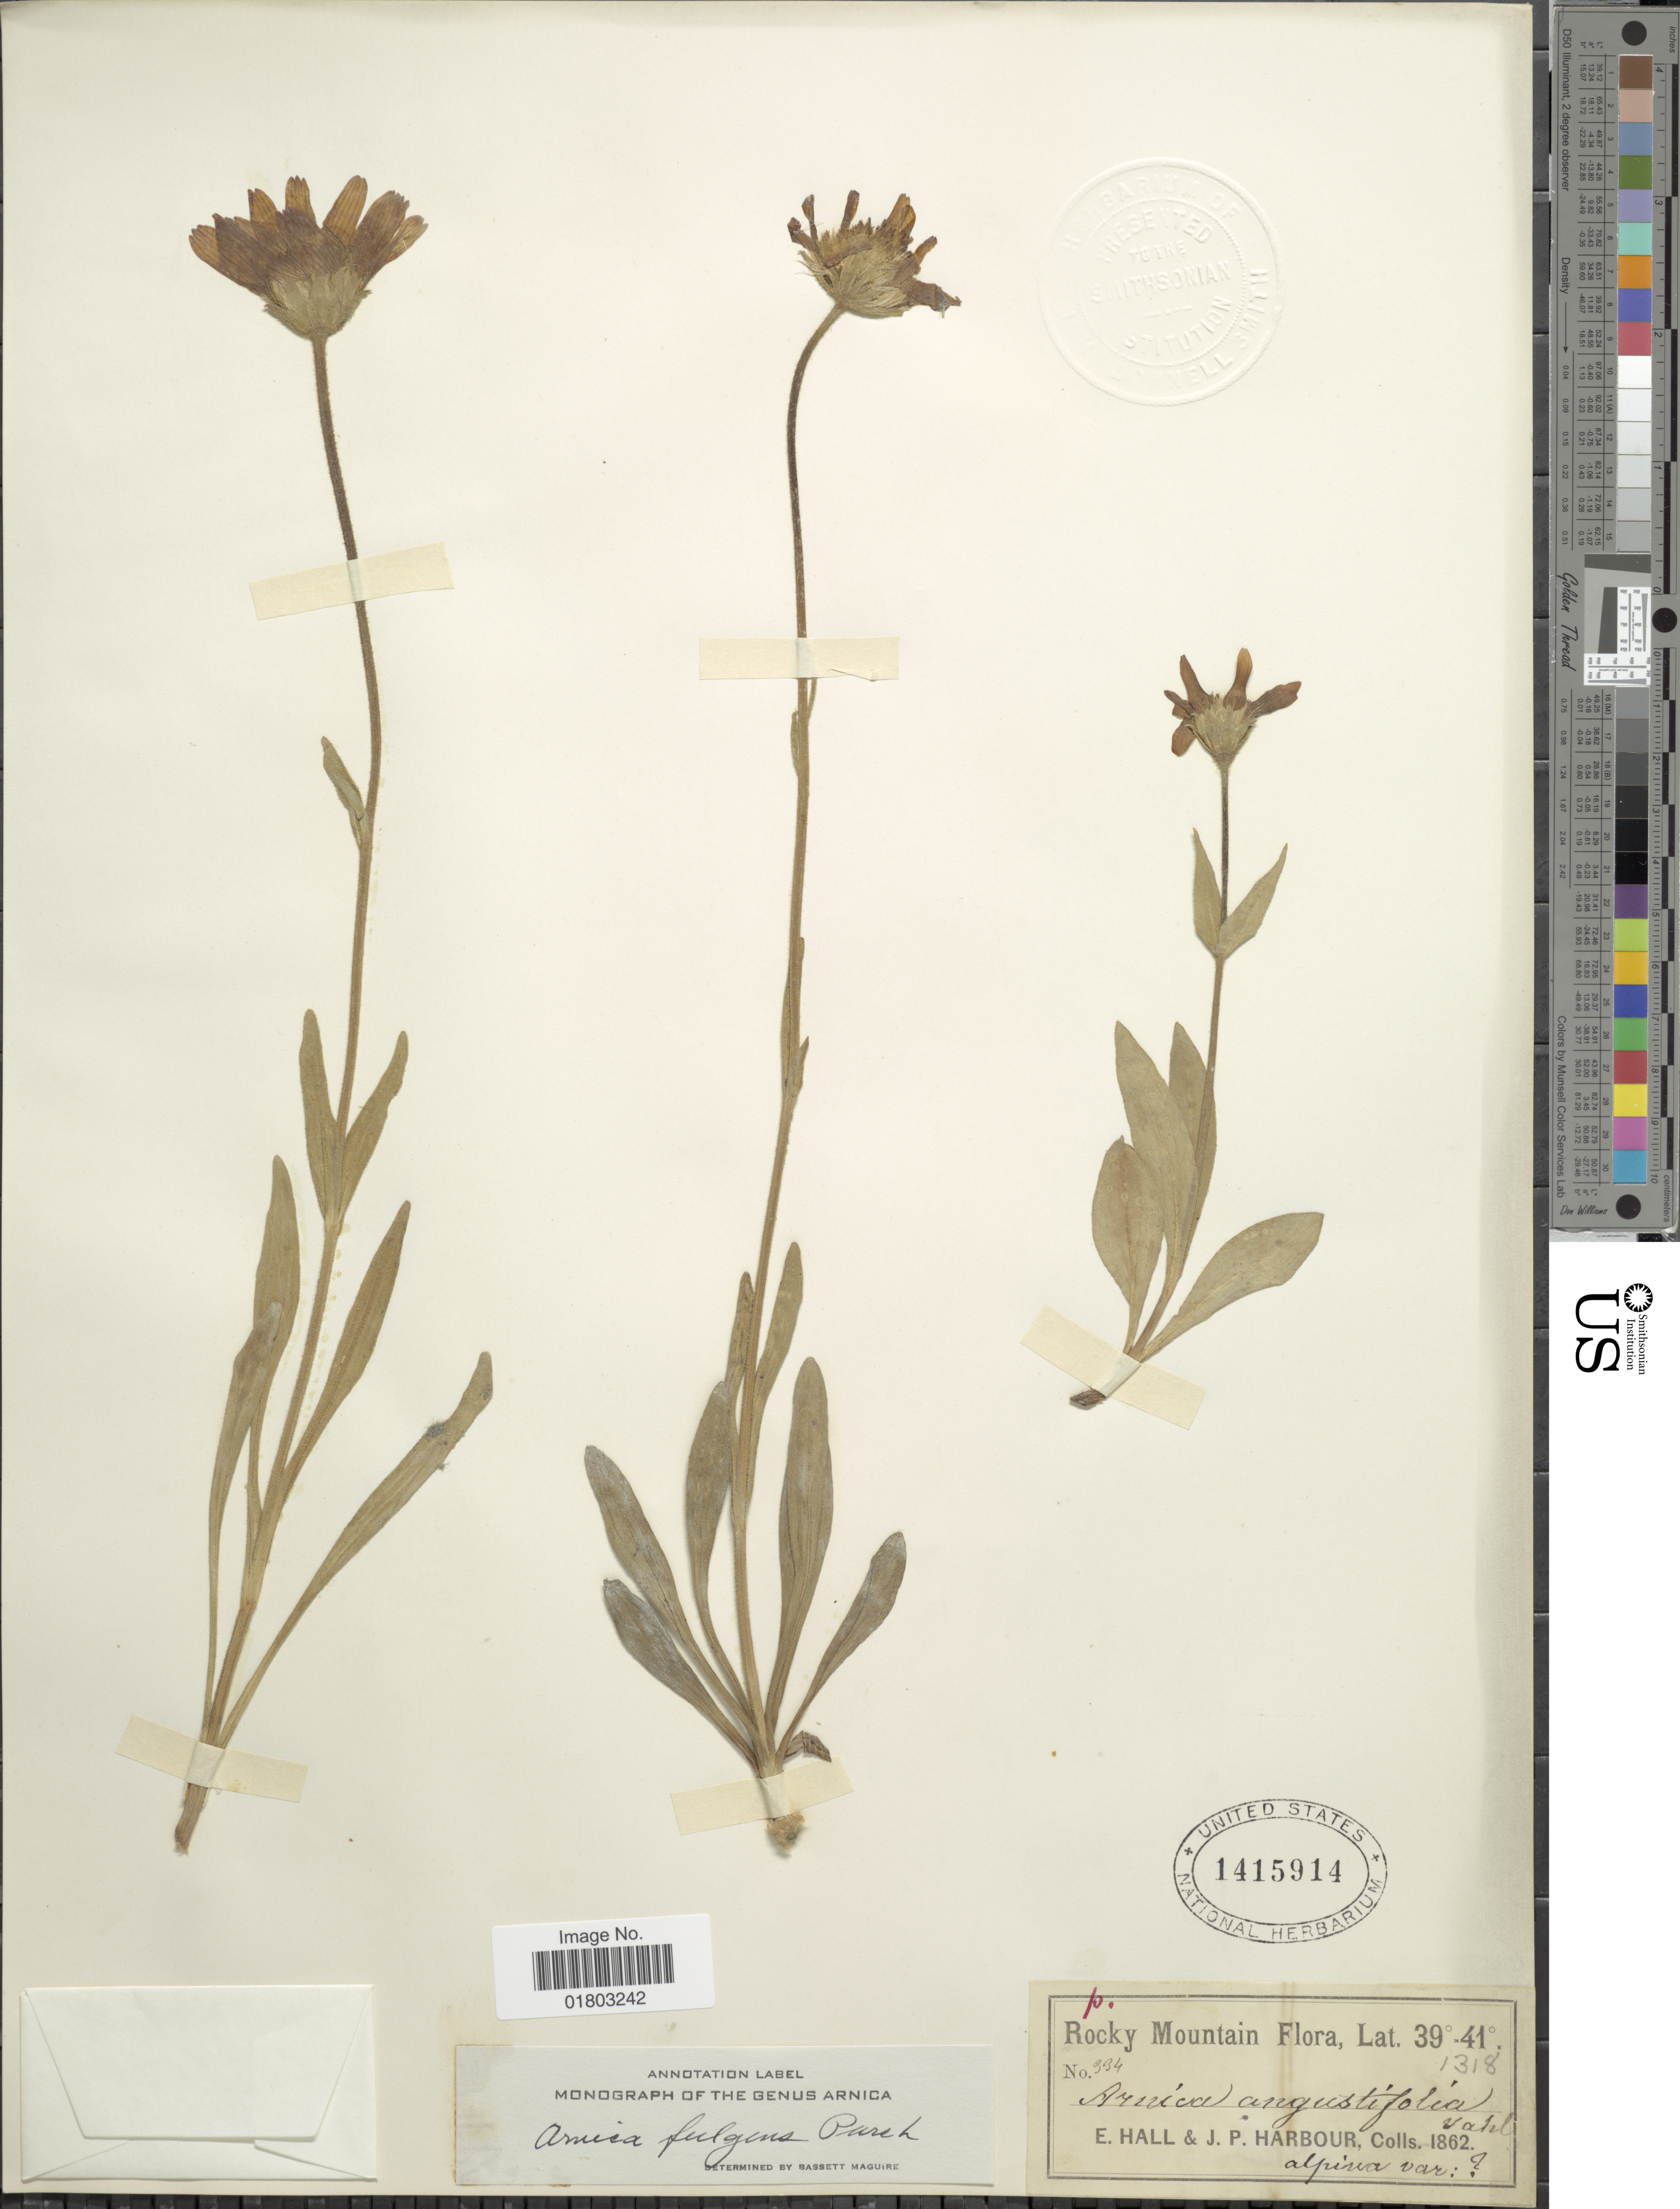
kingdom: Plantae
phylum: Tracheophyta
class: Magnoliopsida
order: Asterales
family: Asteraceae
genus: Arnica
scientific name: Arnica fulgens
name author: Pursh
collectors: E. Hall & J. Harbour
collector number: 334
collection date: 1862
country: United States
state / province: Colorado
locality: Rocky Mtns.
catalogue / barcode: US 1415914